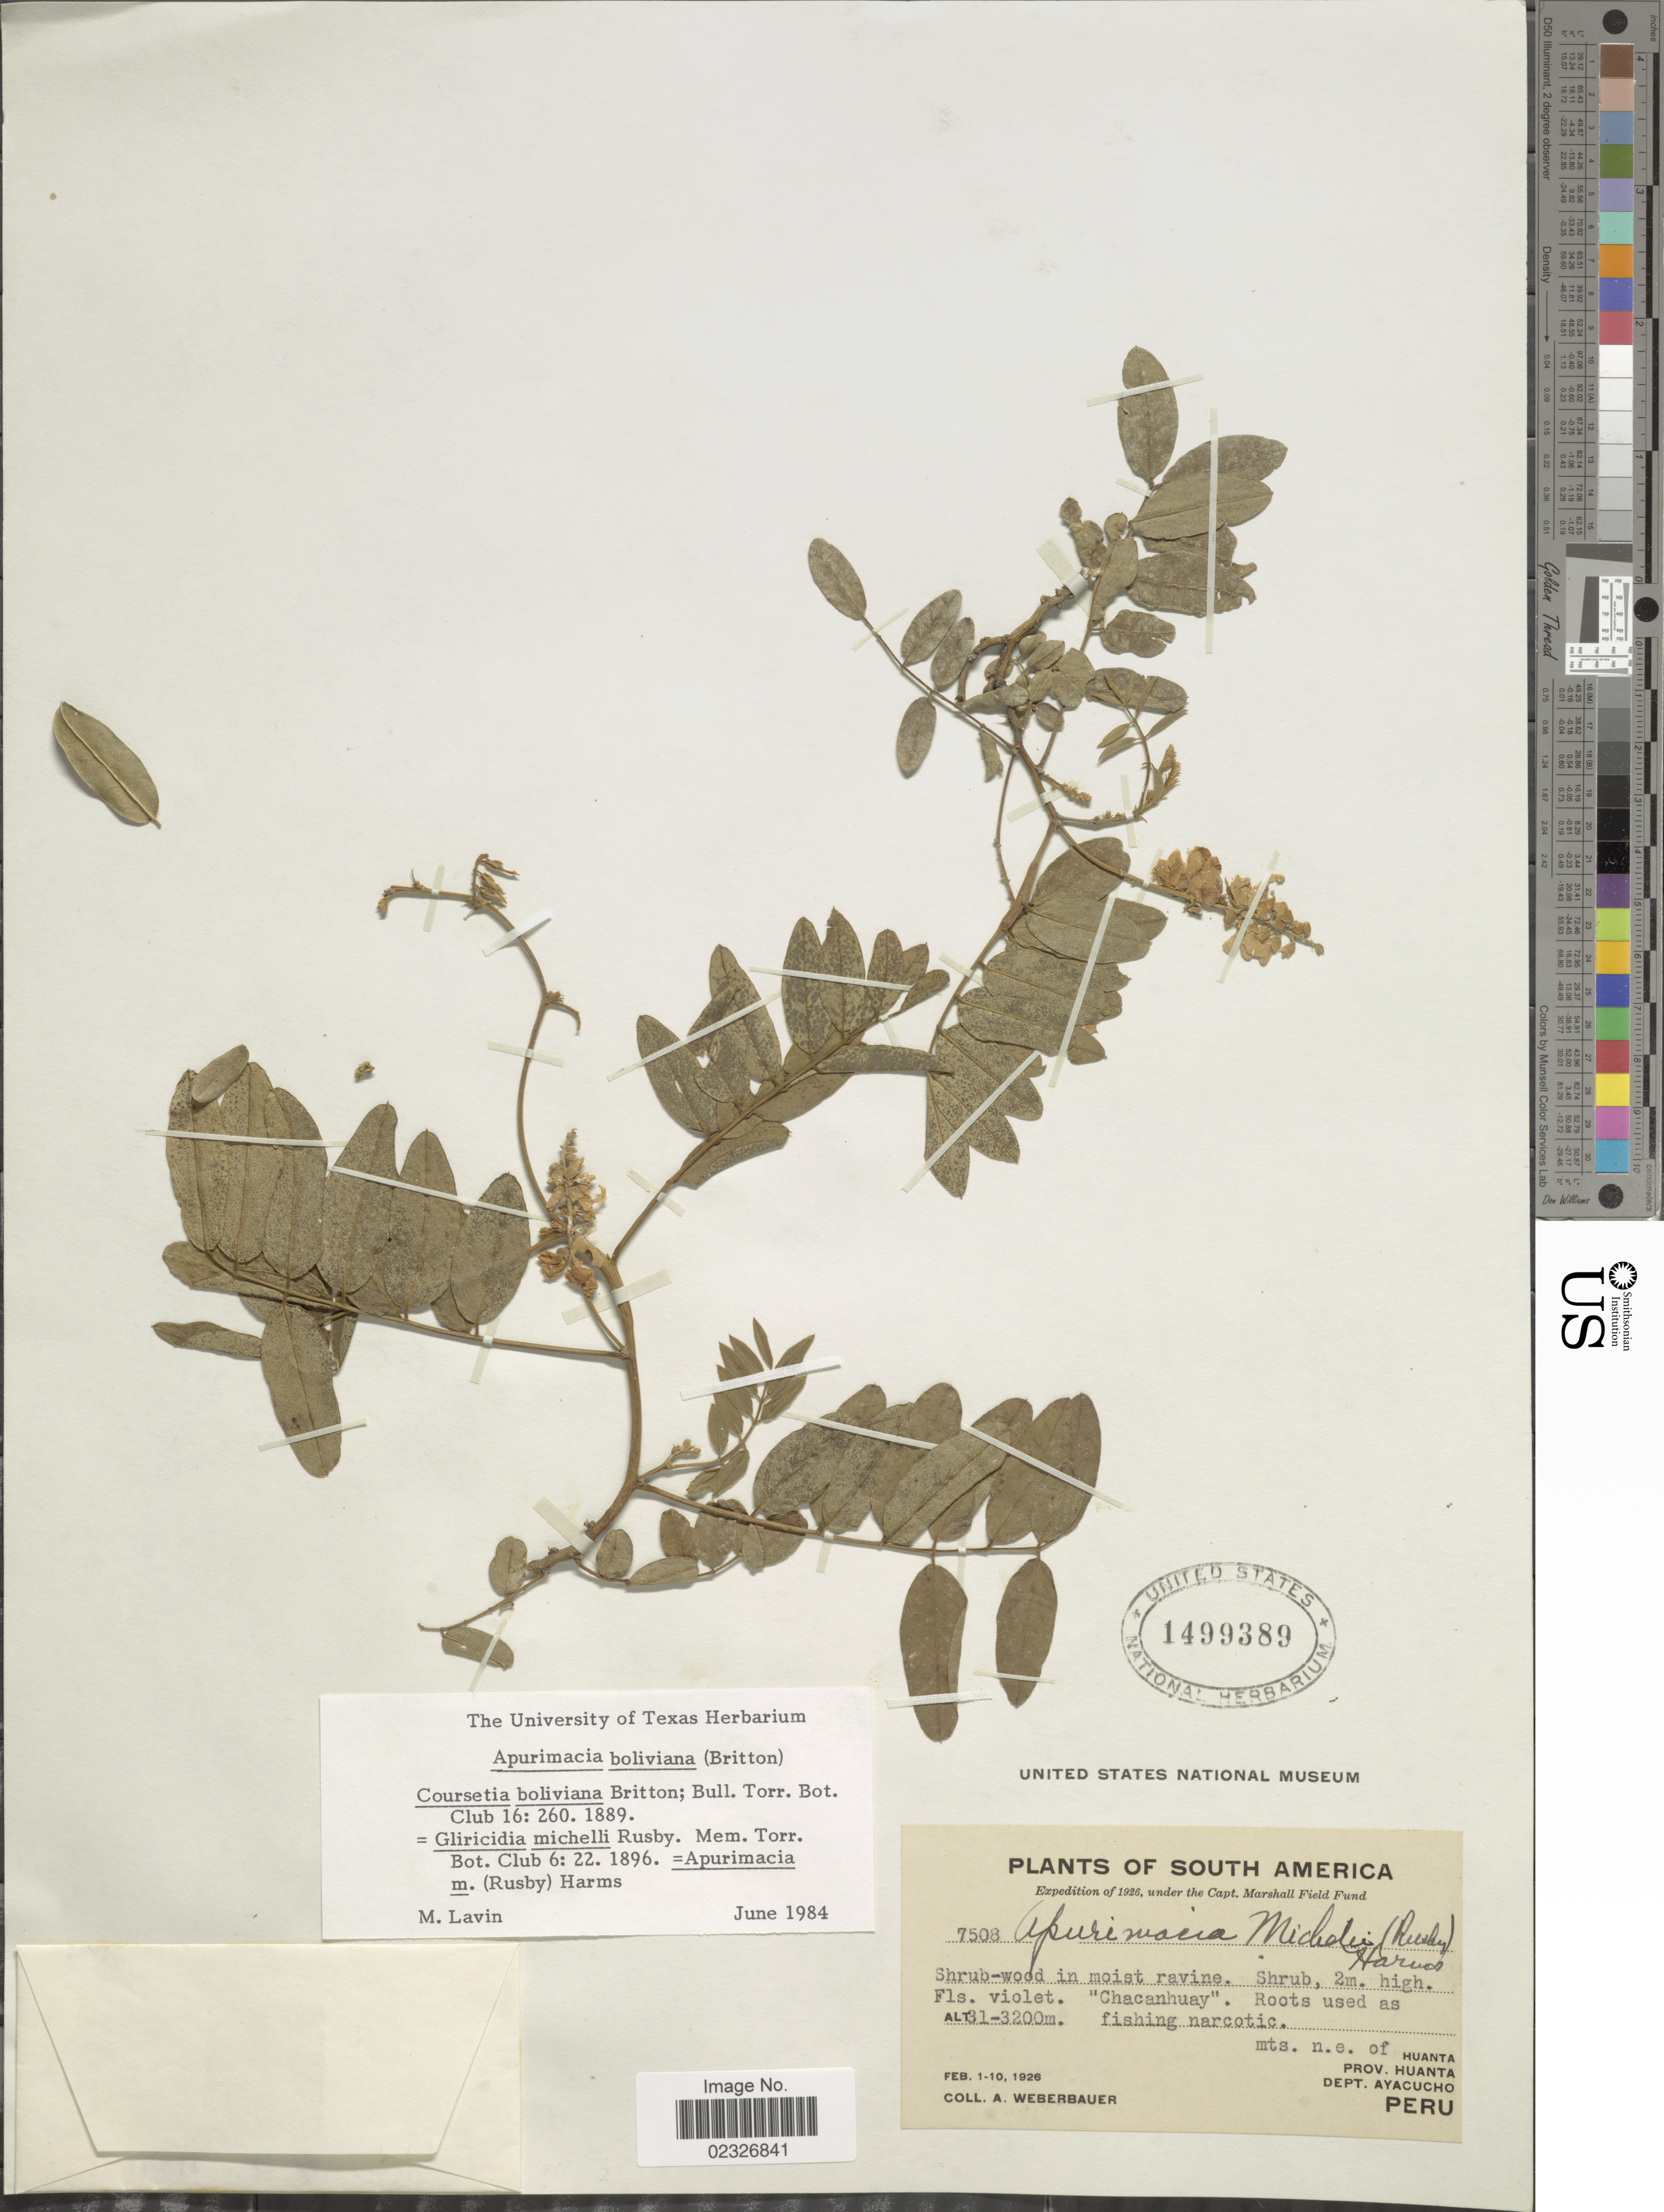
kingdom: Plantae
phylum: Tracheophyta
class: Magnoliopsida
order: Fabales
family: Fabaceae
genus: Apurimacia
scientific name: Apurimacia boliviana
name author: (Britton) Lavin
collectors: A. Weberbauer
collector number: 7508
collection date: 1926-02-01/1926-02-10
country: Peru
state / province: Ayacucho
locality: Mts. n.e. of Huanta, Prov. Huanta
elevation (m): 3100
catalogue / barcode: US 1499389